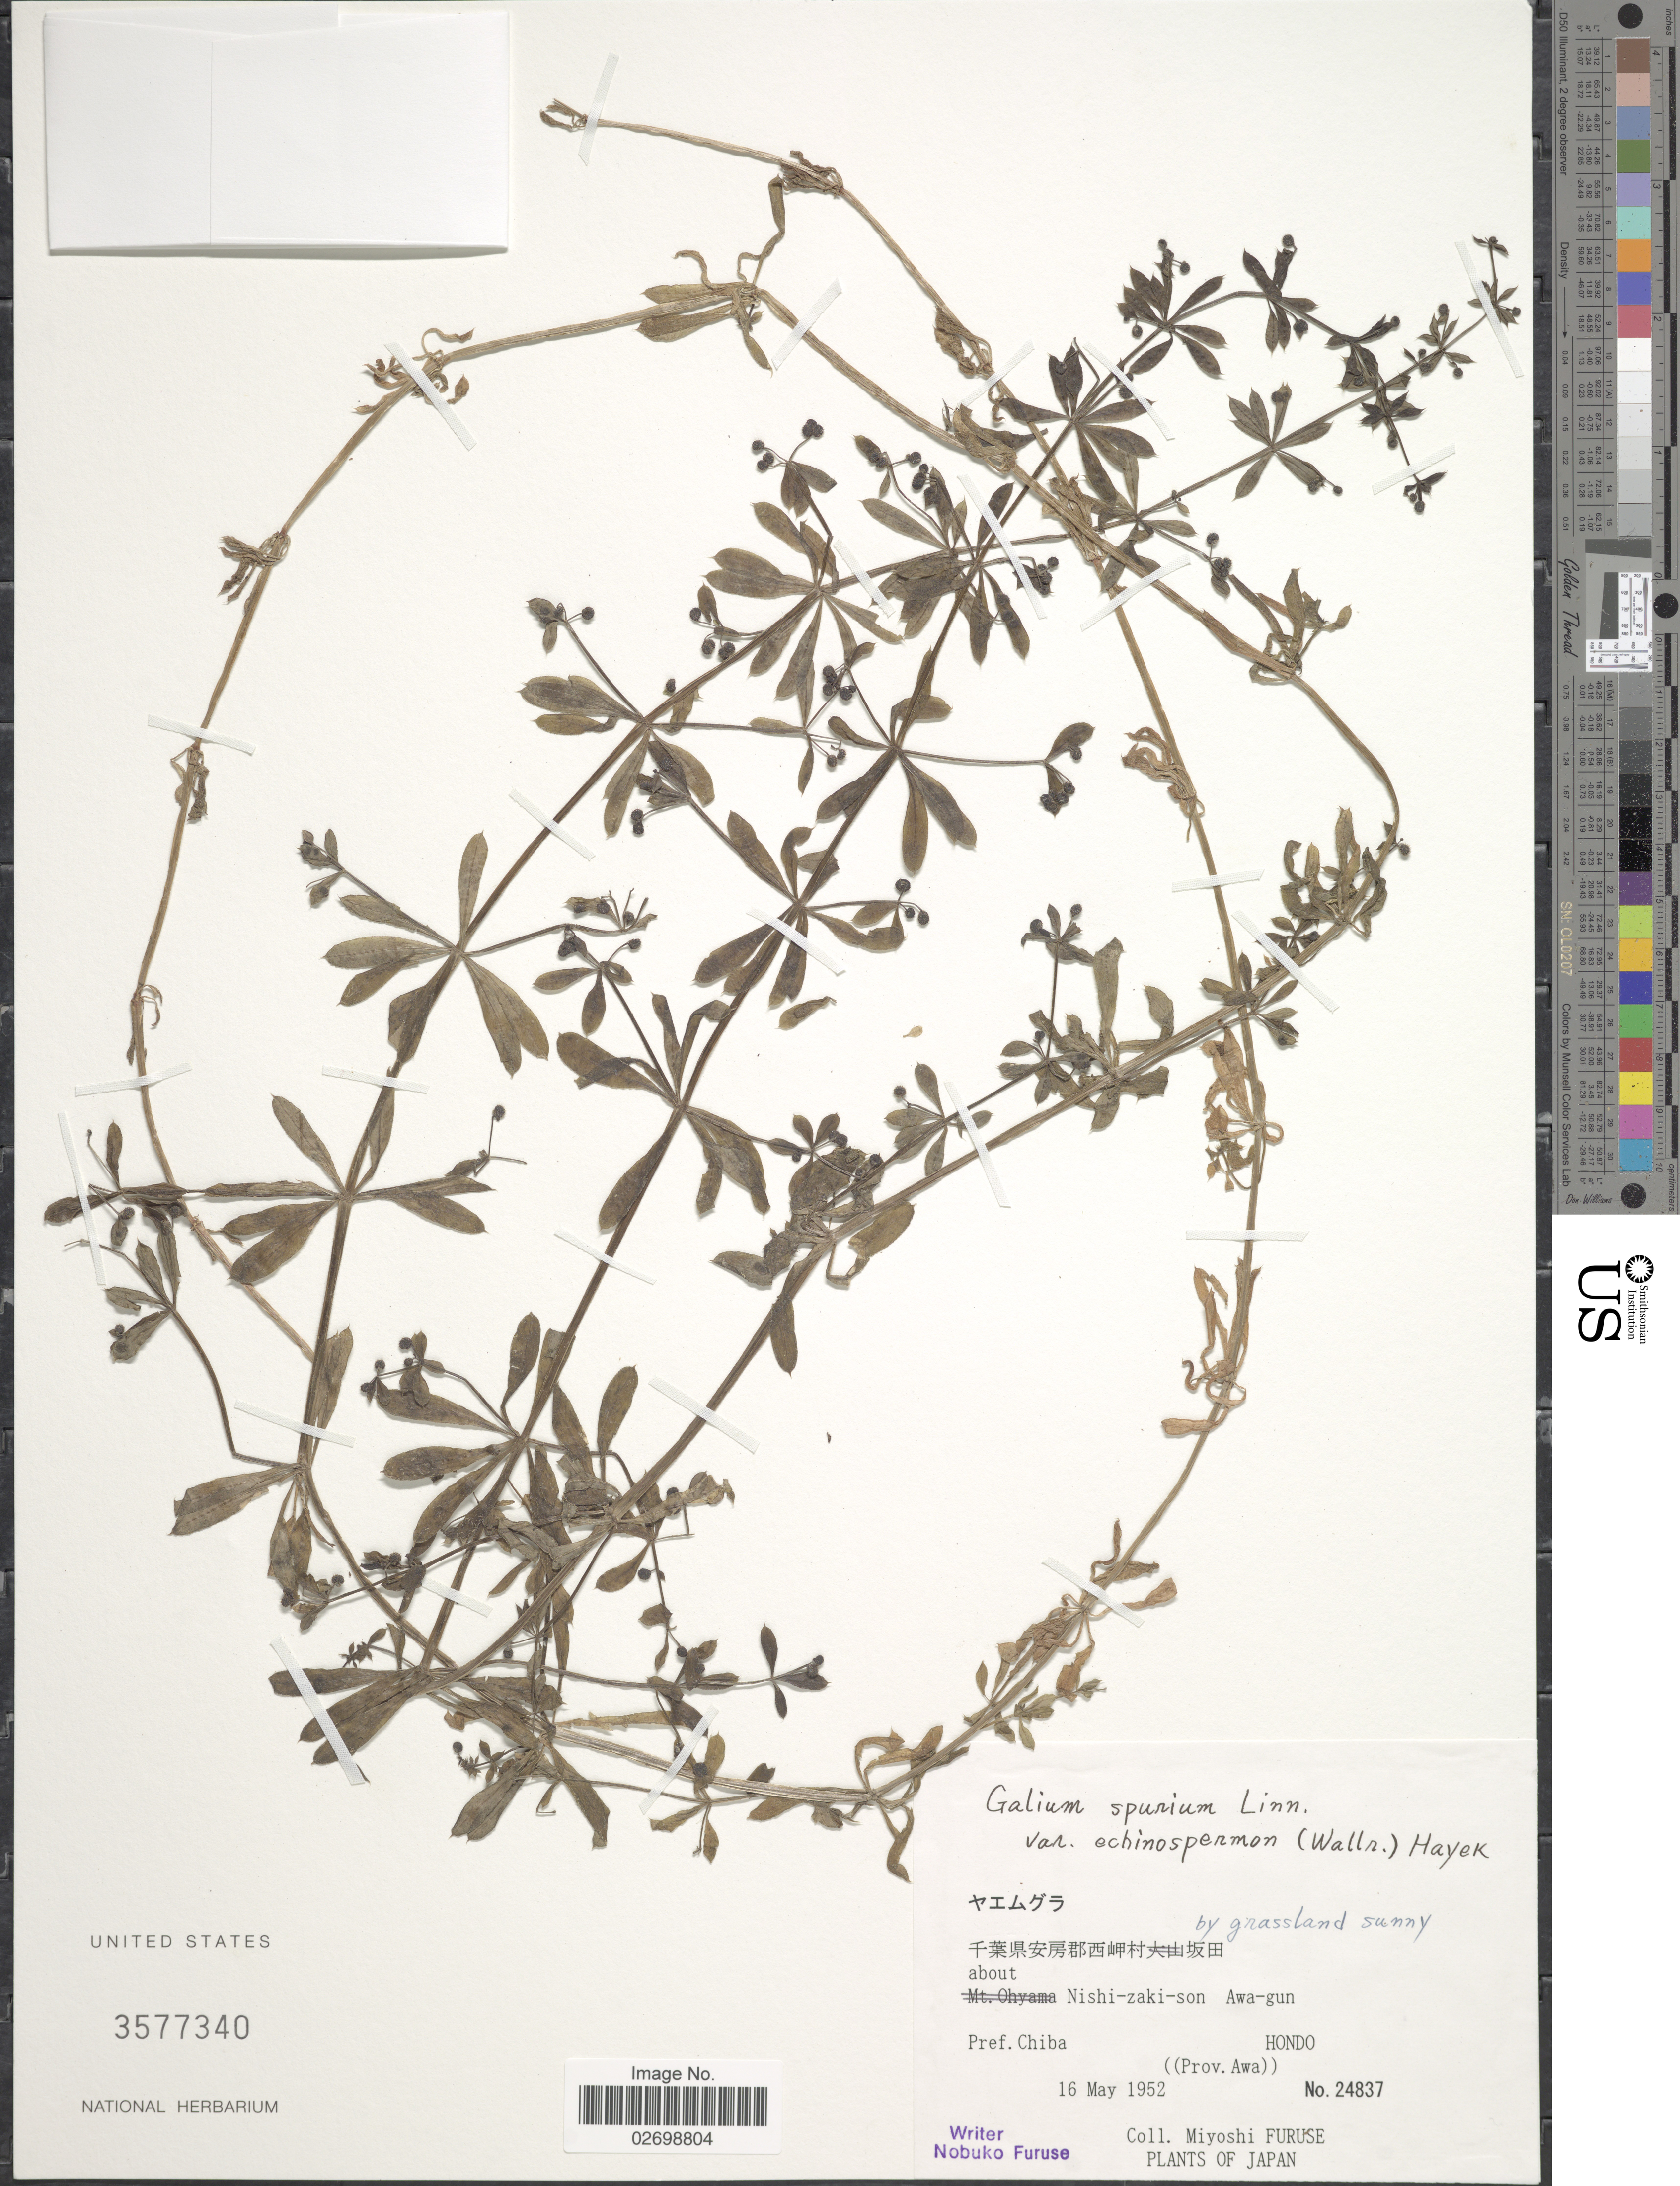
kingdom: Plantae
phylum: Tracheophyta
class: Magnoliopsida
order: Gentianales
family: Rubiaceae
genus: Galium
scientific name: Galium spurium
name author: L.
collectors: M. Furuse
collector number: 24837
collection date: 1952-05-16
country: Japan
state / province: Tiba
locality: Pref. Chiba, (Prov. Awa) Hondo, Nishi-zaki-son, Awa-gun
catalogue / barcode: US 3577340